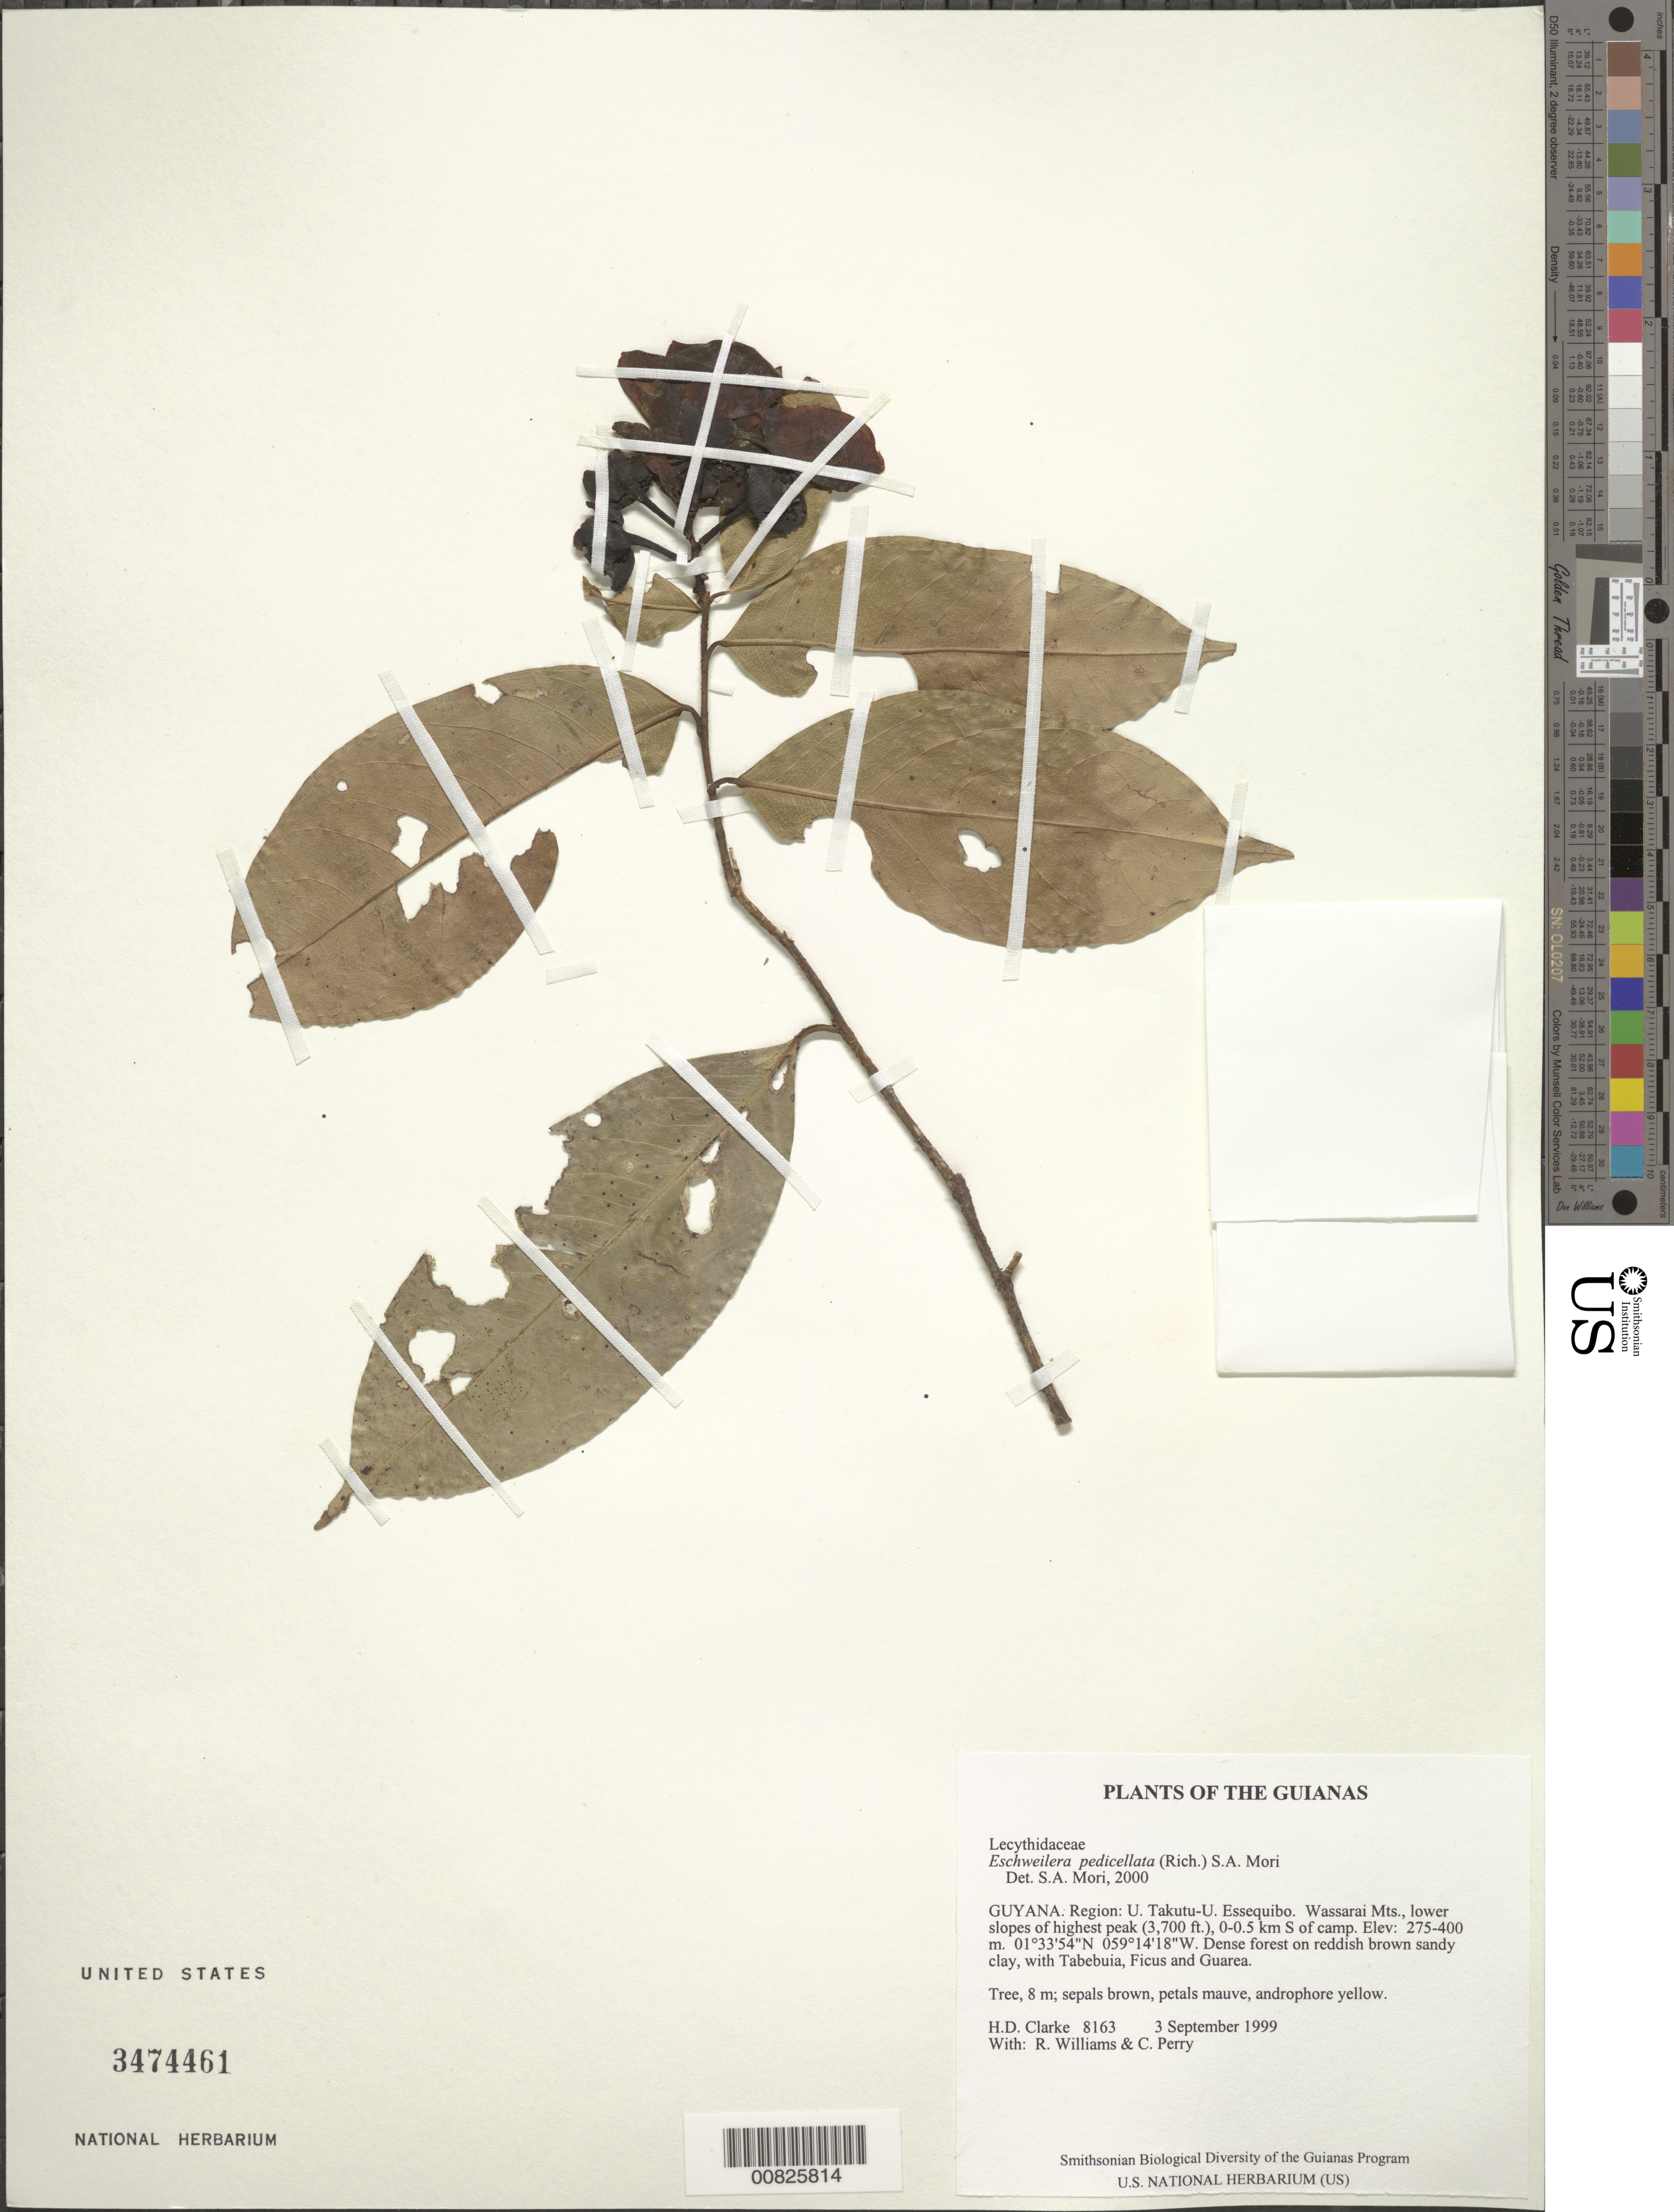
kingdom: Plantae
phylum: Tracheophyta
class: Magnoliopsida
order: Ericales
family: Lecythidaceae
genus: Eschweilera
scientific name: Eschweilera pedicellata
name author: (Rich.) S.A. Mori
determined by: Mori, Scott A.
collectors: H. D. Clarke, R. Williams & C. Perry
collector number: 8163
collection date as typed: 3 September 1999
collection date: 1999-09-03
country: Guyana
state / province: U. Takutu-U. Essequibo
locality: Wassarai Mts., lower slopes of highest peak (3,700 ft.), 0-0.5 km S of camp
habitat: Dense forest on reddish brown sandy clay, with Tabebuia, Ficus and Guarea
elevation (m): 275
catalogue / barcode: US 3474461